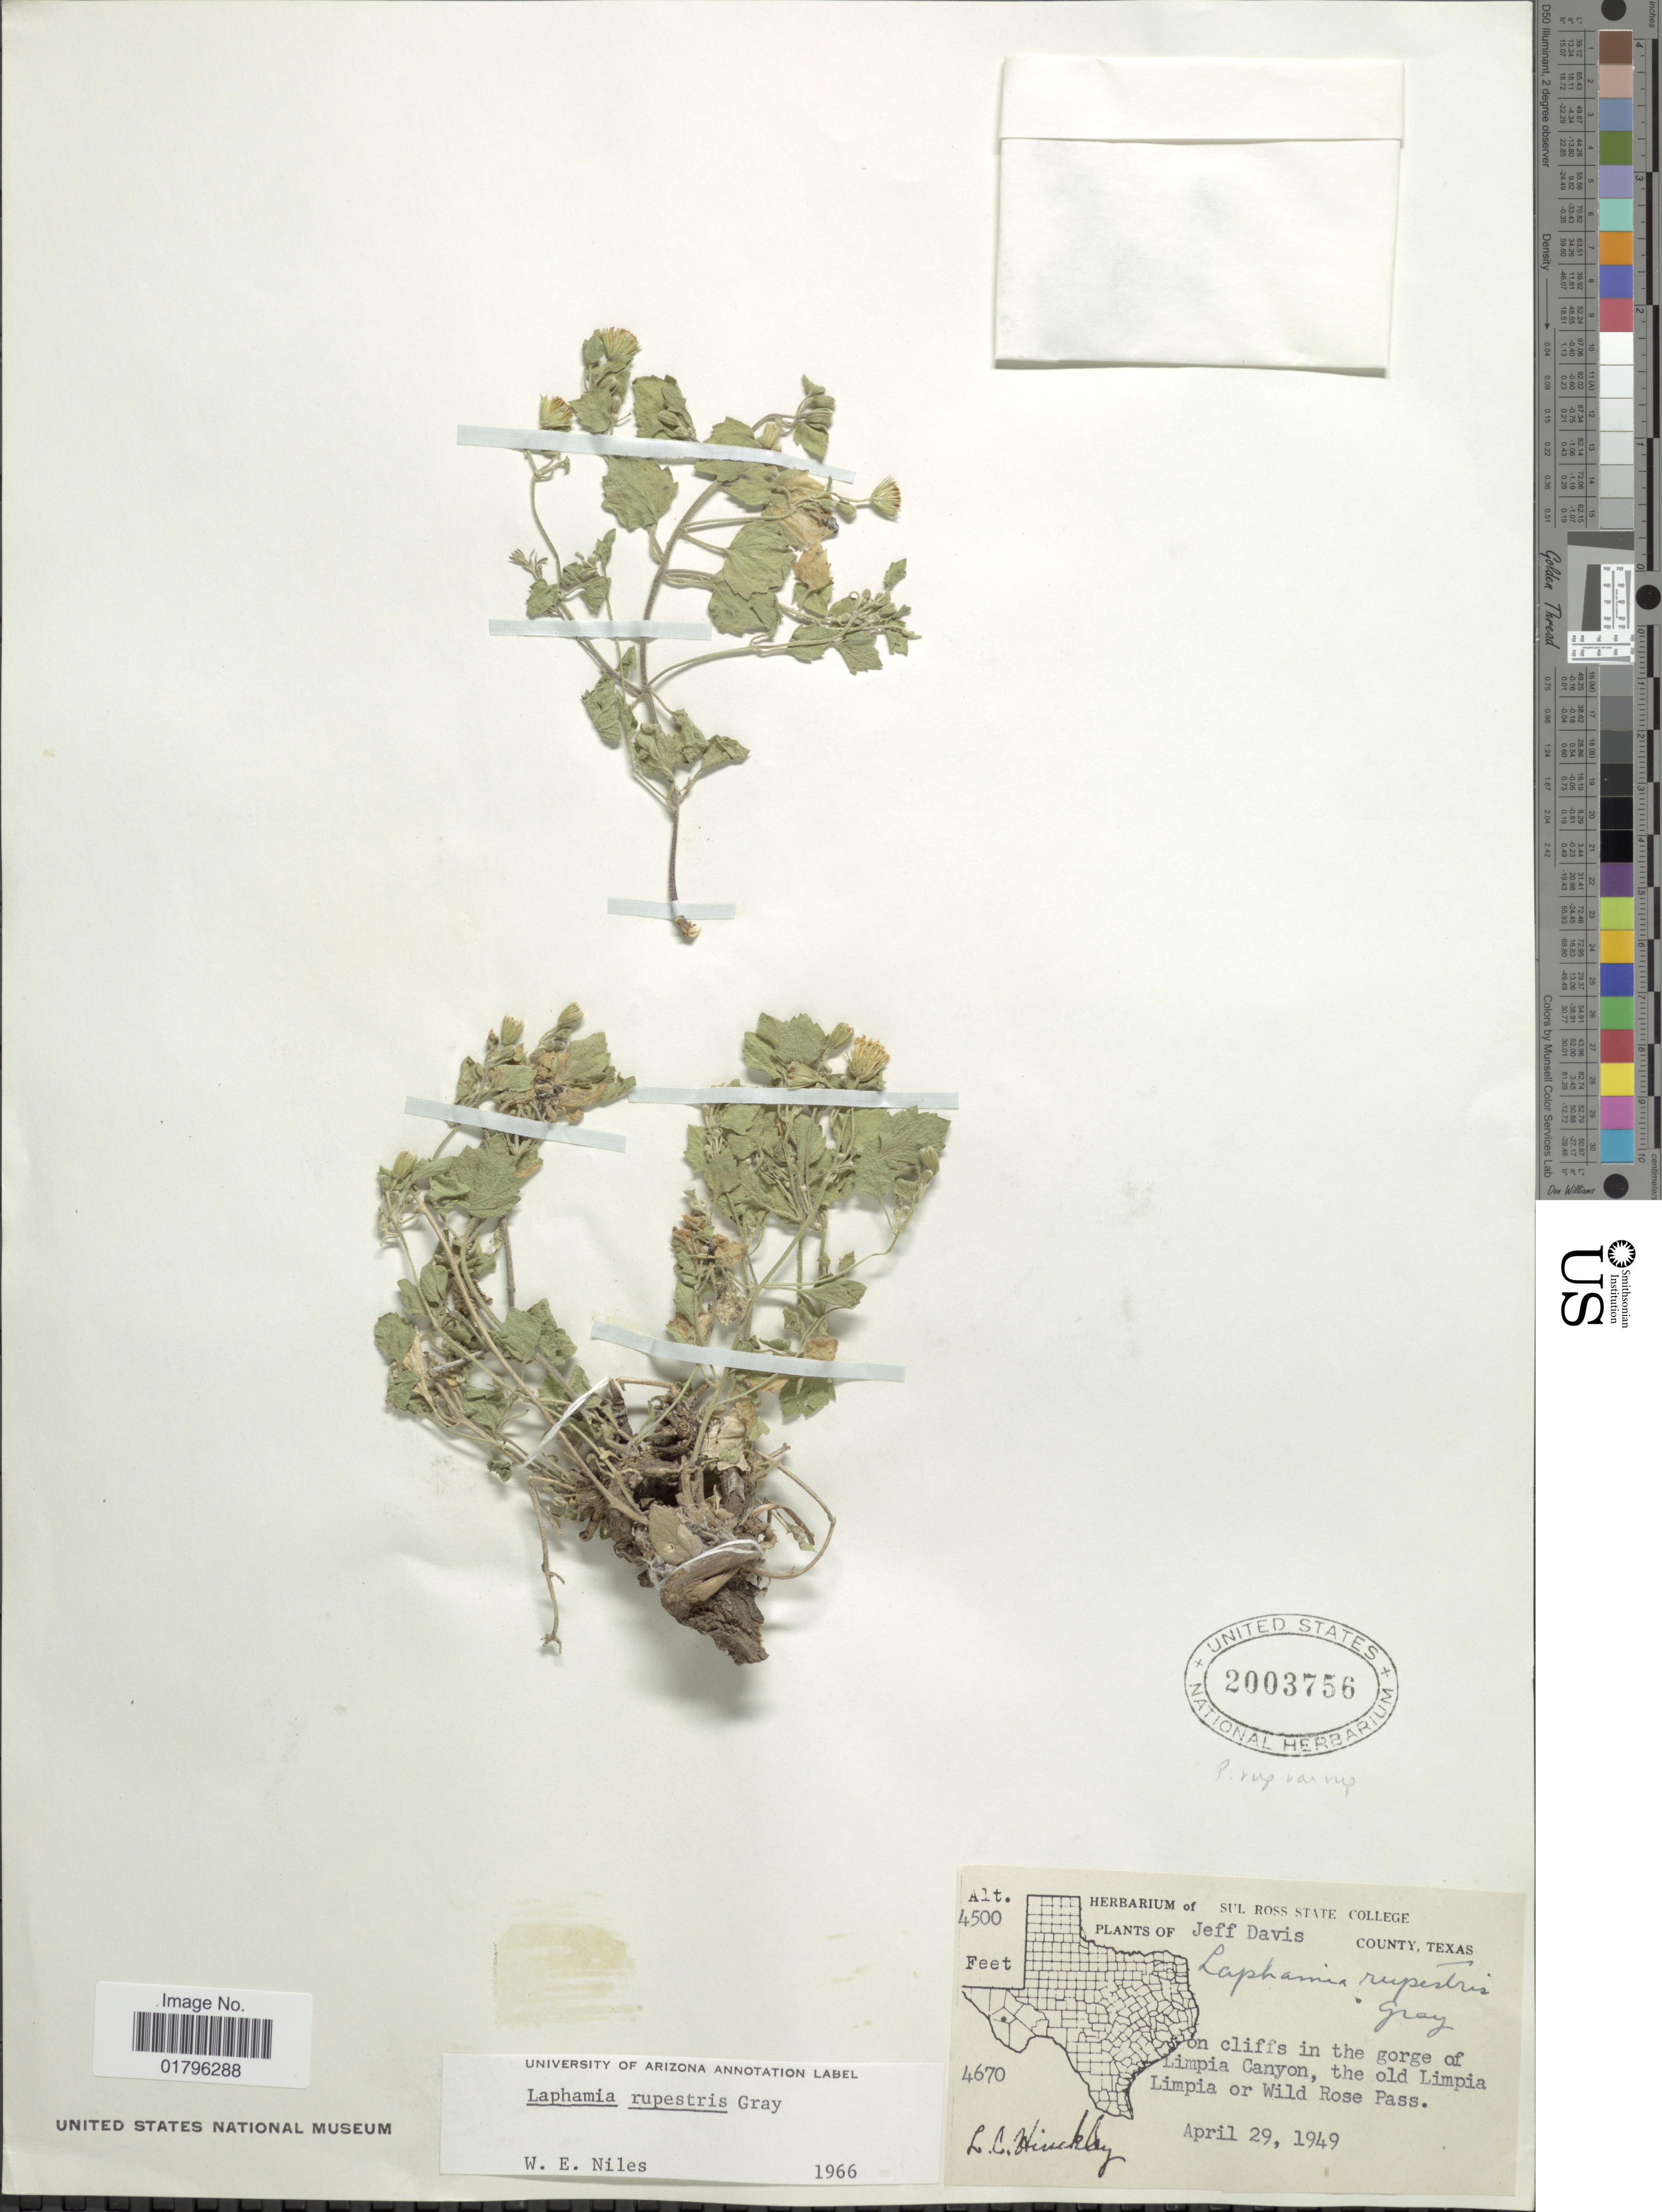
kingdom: Plantae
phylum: Tracheophyta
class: Magnoliopsida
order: Asterales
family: Asteraceae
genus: Perityle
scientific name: Perityle rupestris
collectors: L. Hinckley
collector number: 4670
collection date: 1949-04-29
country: United States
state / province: Texas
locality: Jeff Davis County, on cliffs in the gorge of Limpia Canyon, the old Limpia Limpia or Wild Rose Pass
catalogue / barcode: US 2003756